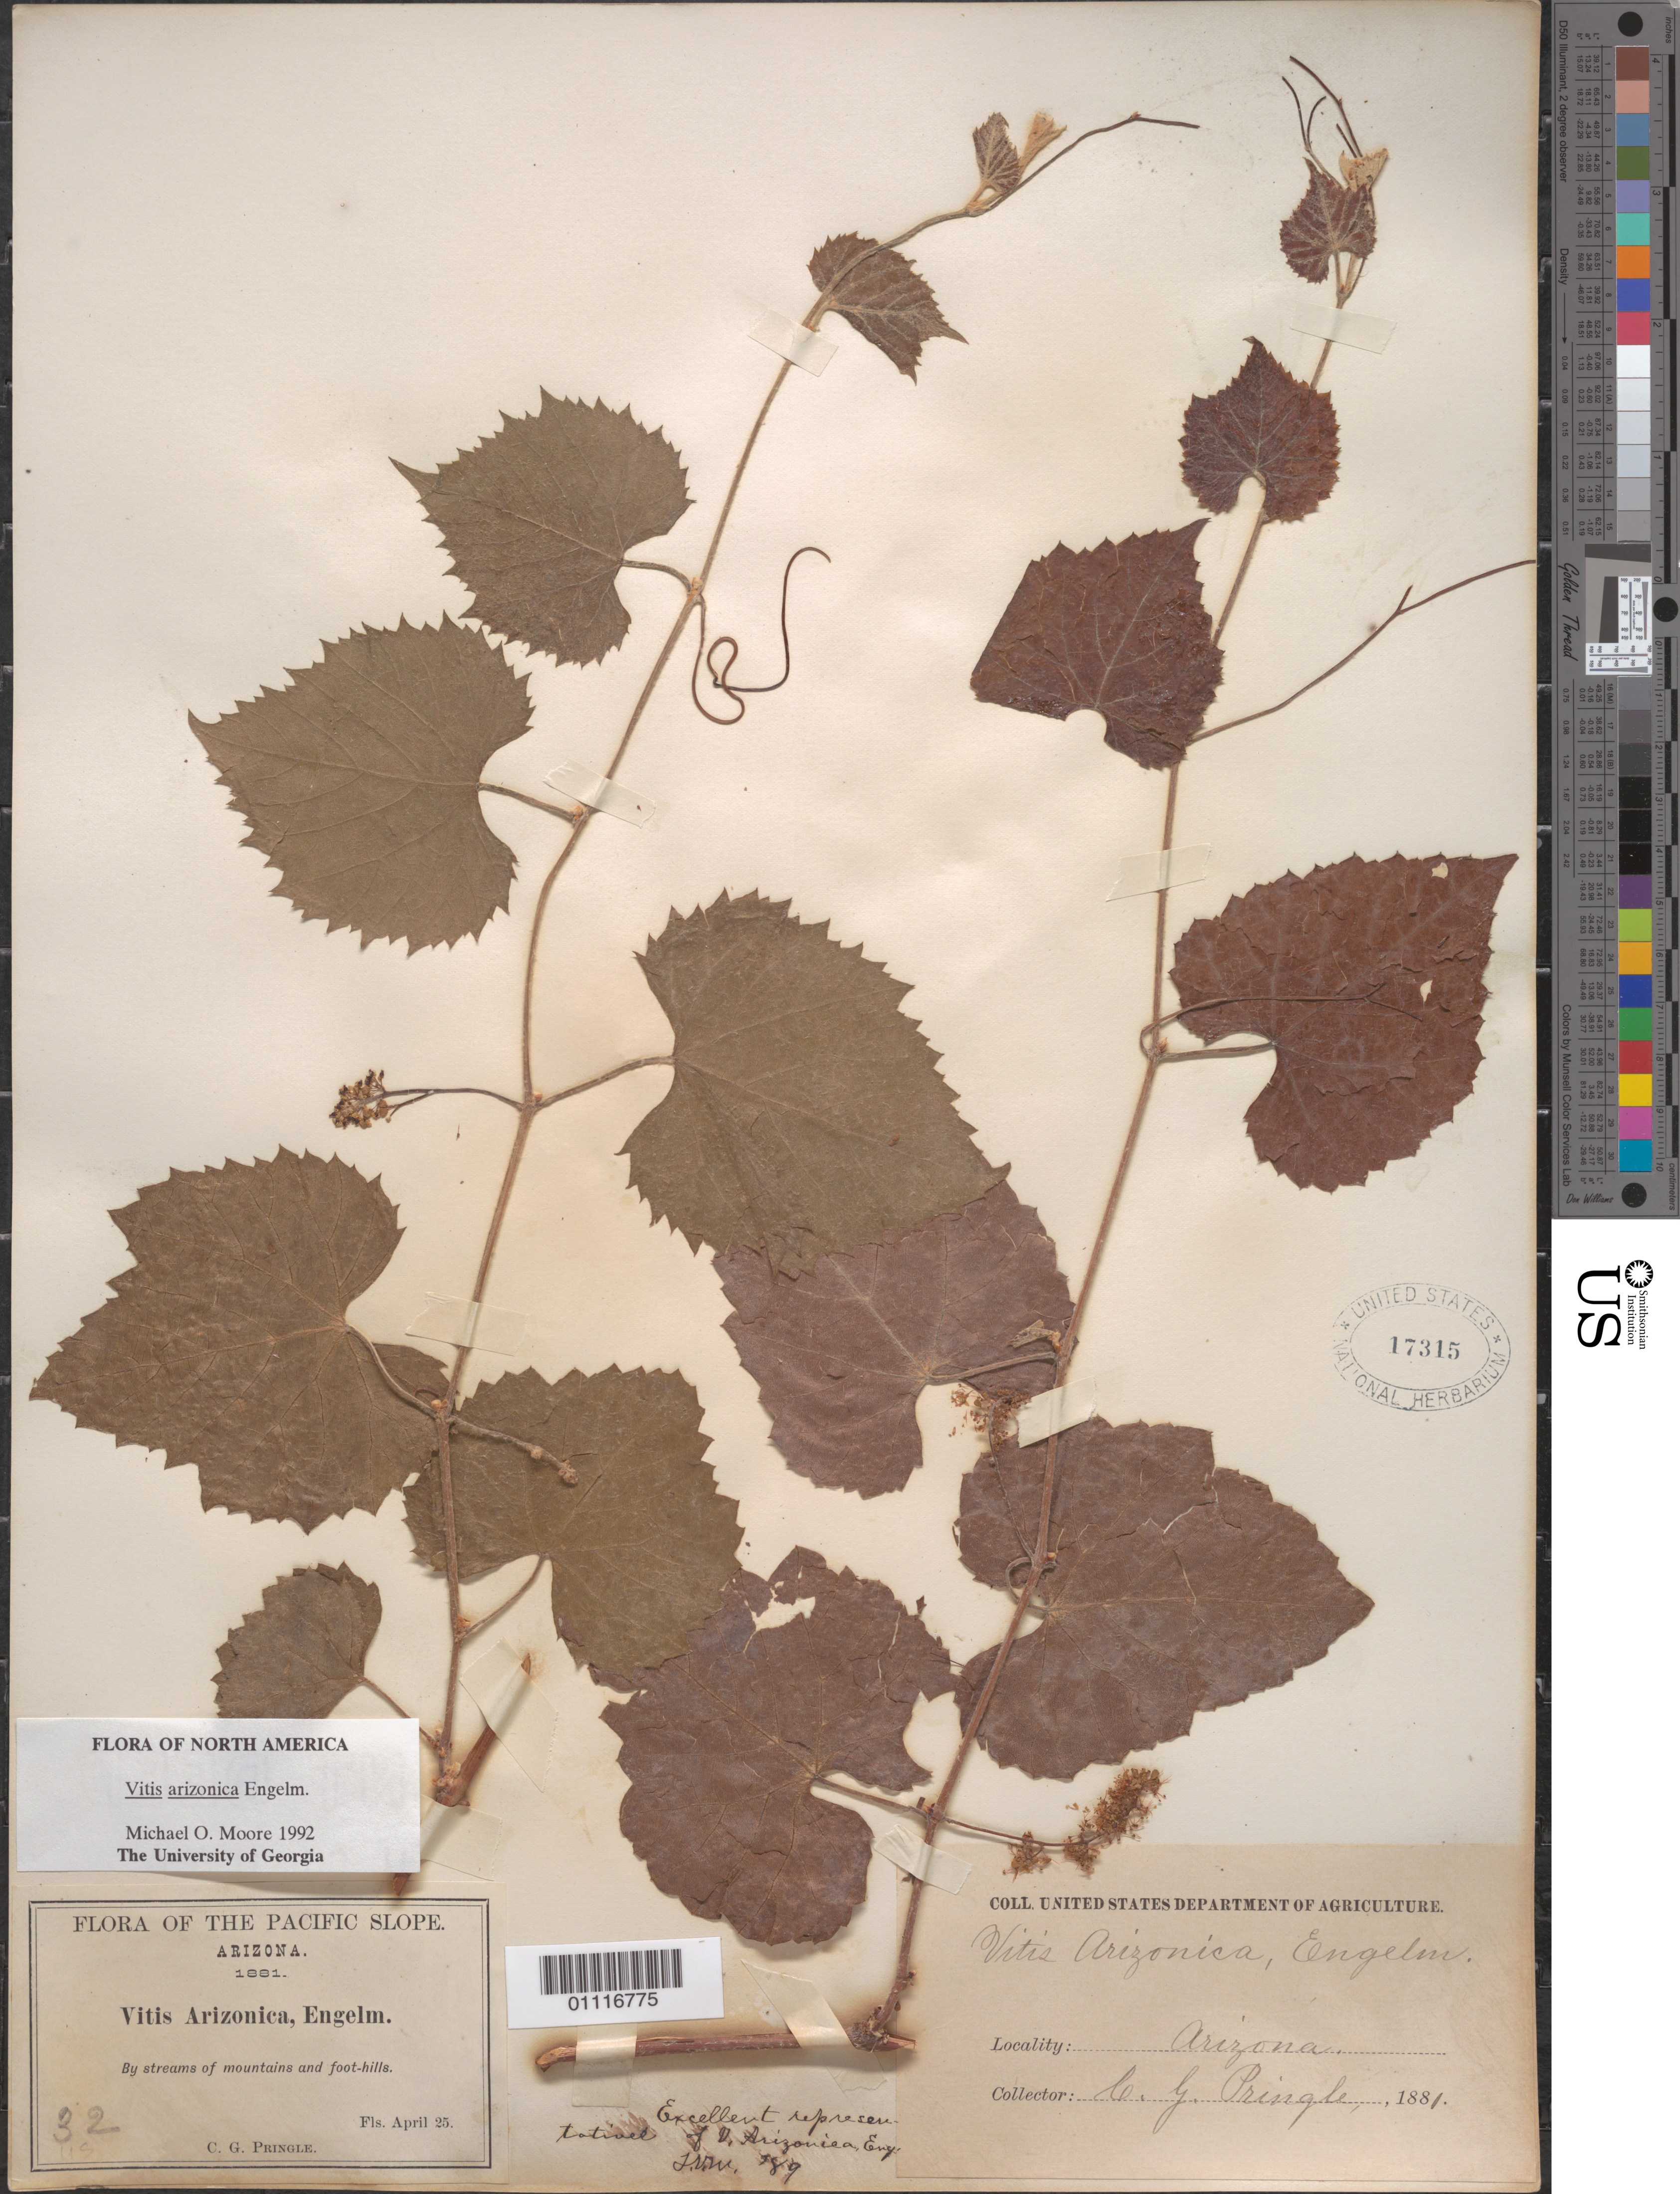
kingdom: Plantae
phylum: Tracheophyta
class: Magnoliopsida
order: Vitales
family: Vitaceae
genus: Vitis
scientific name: Vitis arizonica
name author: Engelm.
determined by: Moore, M. O.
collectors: C. G. Pringle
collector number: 32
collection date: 1881-04-25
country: United States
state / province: Arizona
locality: By streams of mountains and foot-hills.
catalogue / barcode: US 17315